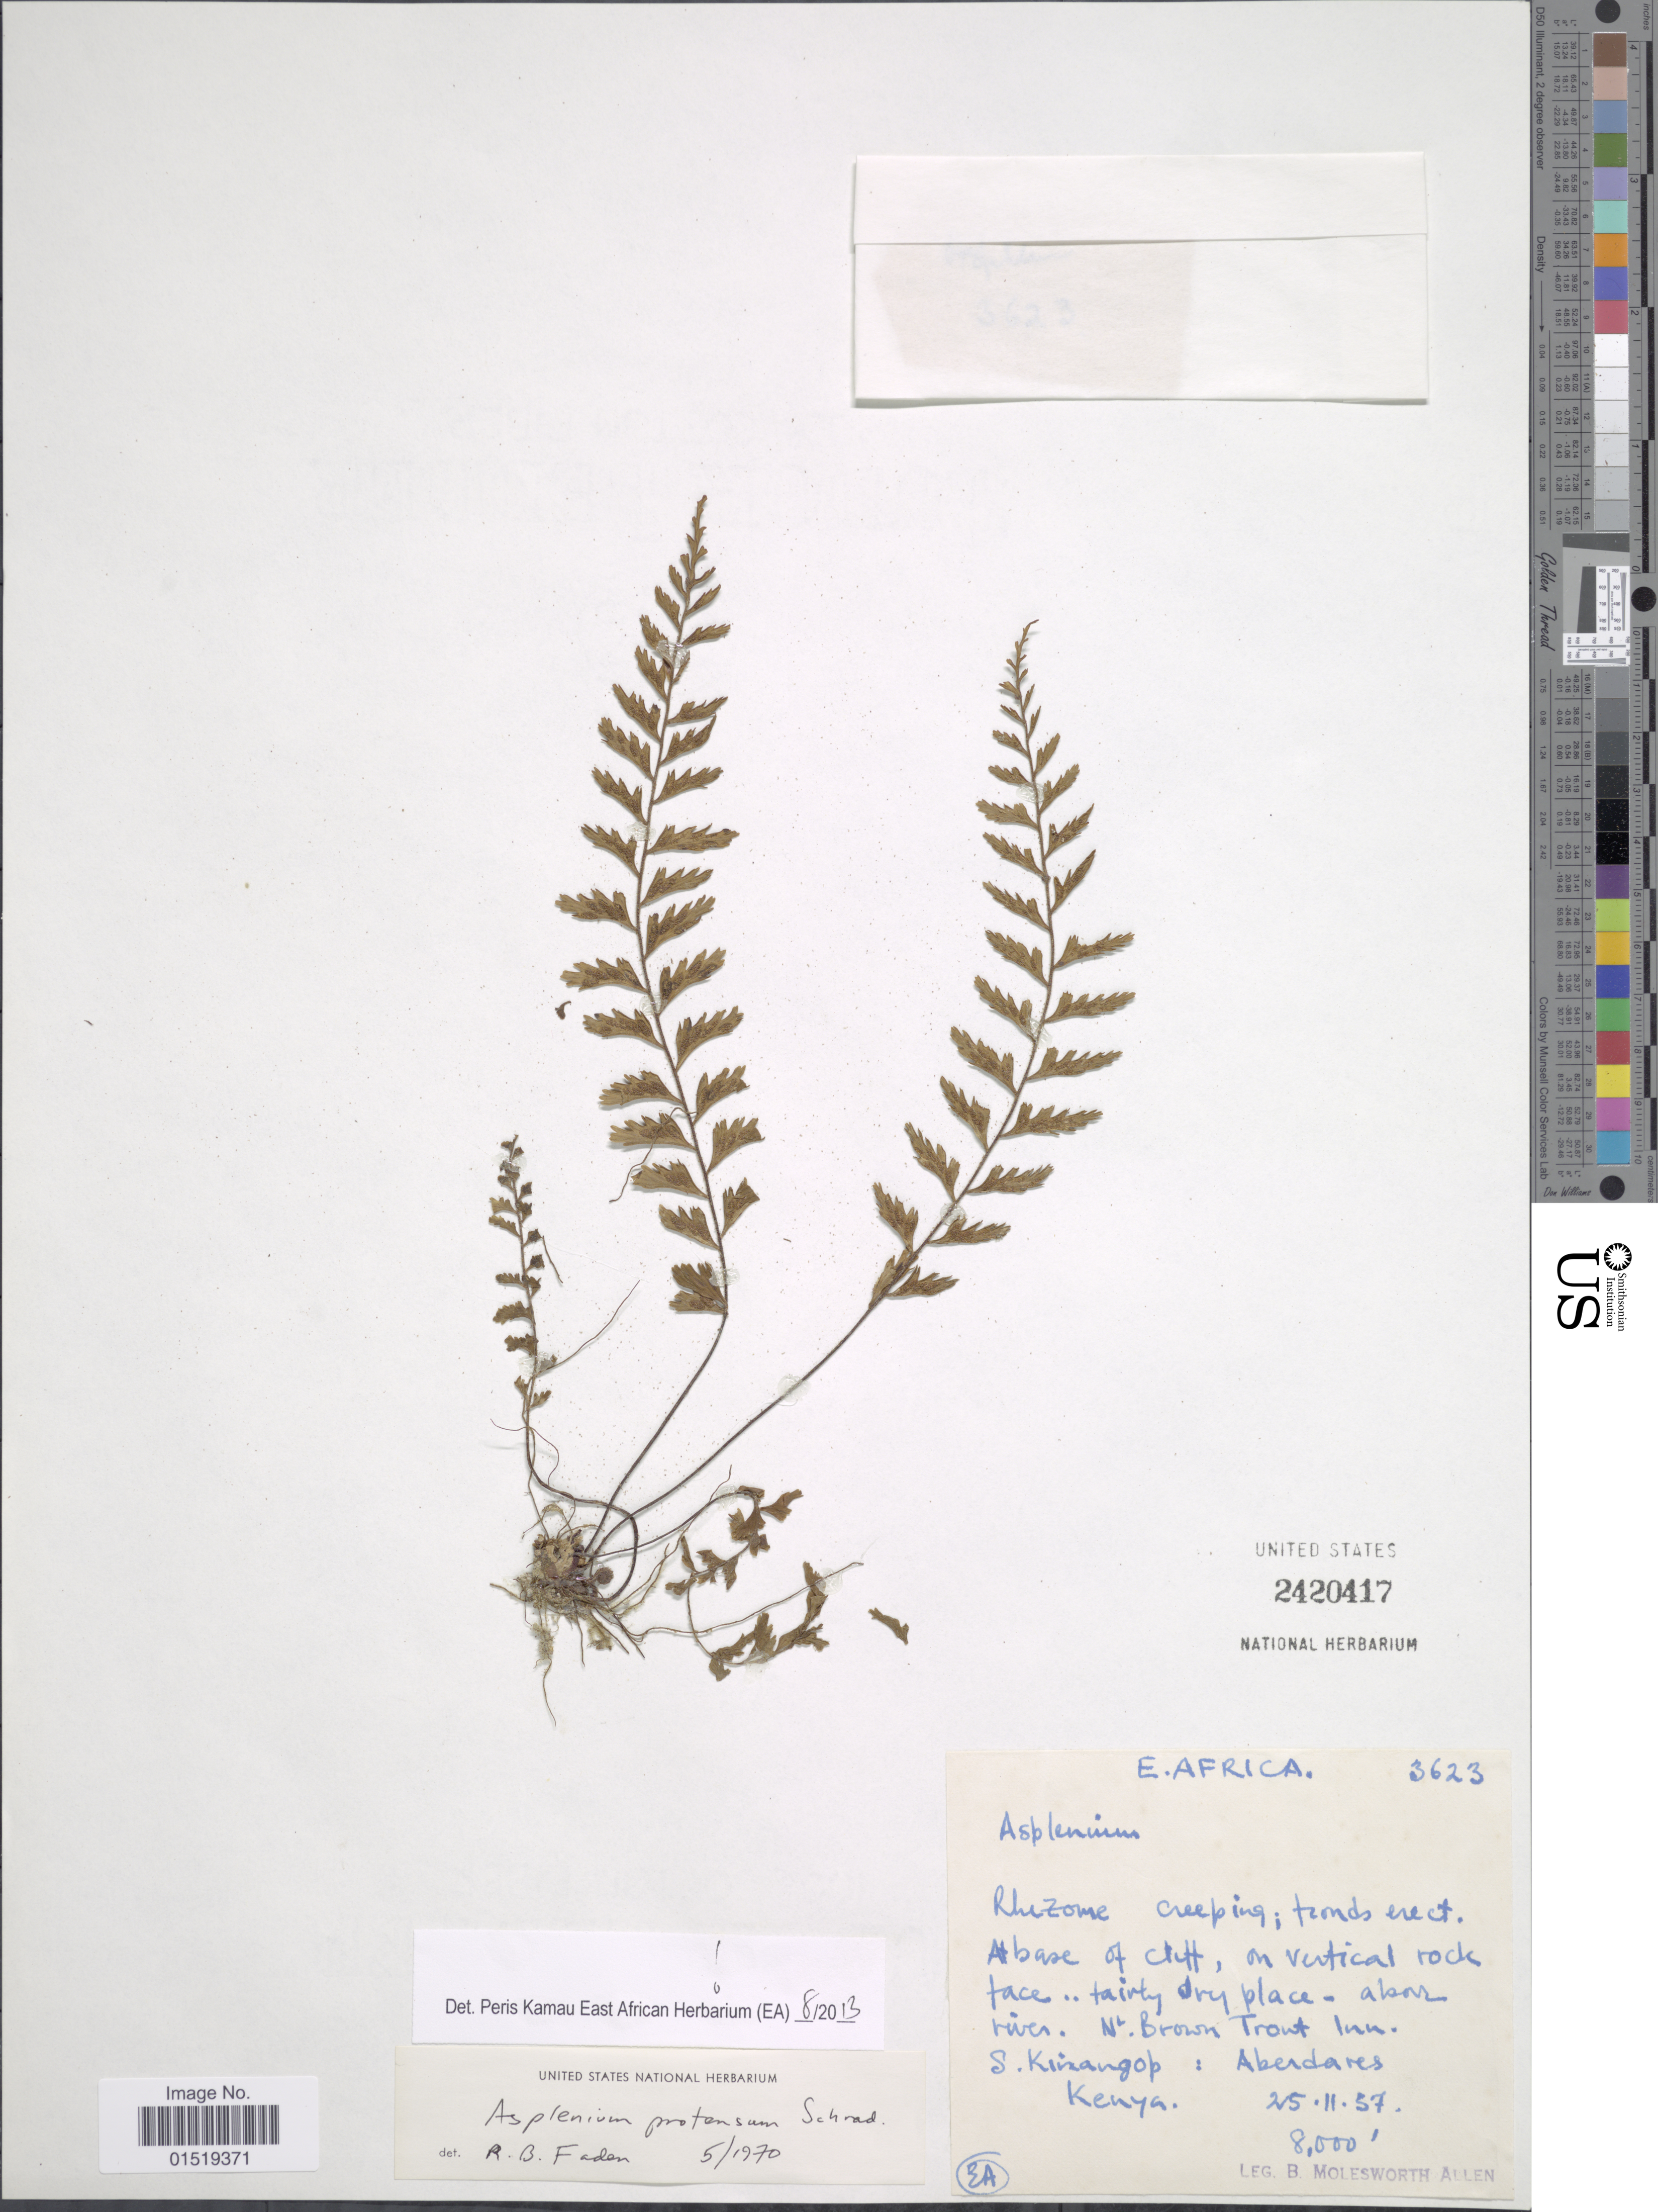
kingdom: Plantae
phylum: Tracheophyta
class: Polypodiopsida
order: Polypodiales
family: Aspleniaceae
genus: Asplenium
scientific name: Asplenium protensum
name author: Schrad.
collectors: B. E. G. Molesworth-Allen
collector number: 3623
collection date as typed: Transcribed d/m/y: 25/11/57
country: Kenya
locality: Nr. Brown Tront Inn. S. Kinangop.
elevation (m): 2438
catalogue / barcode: US 2420417